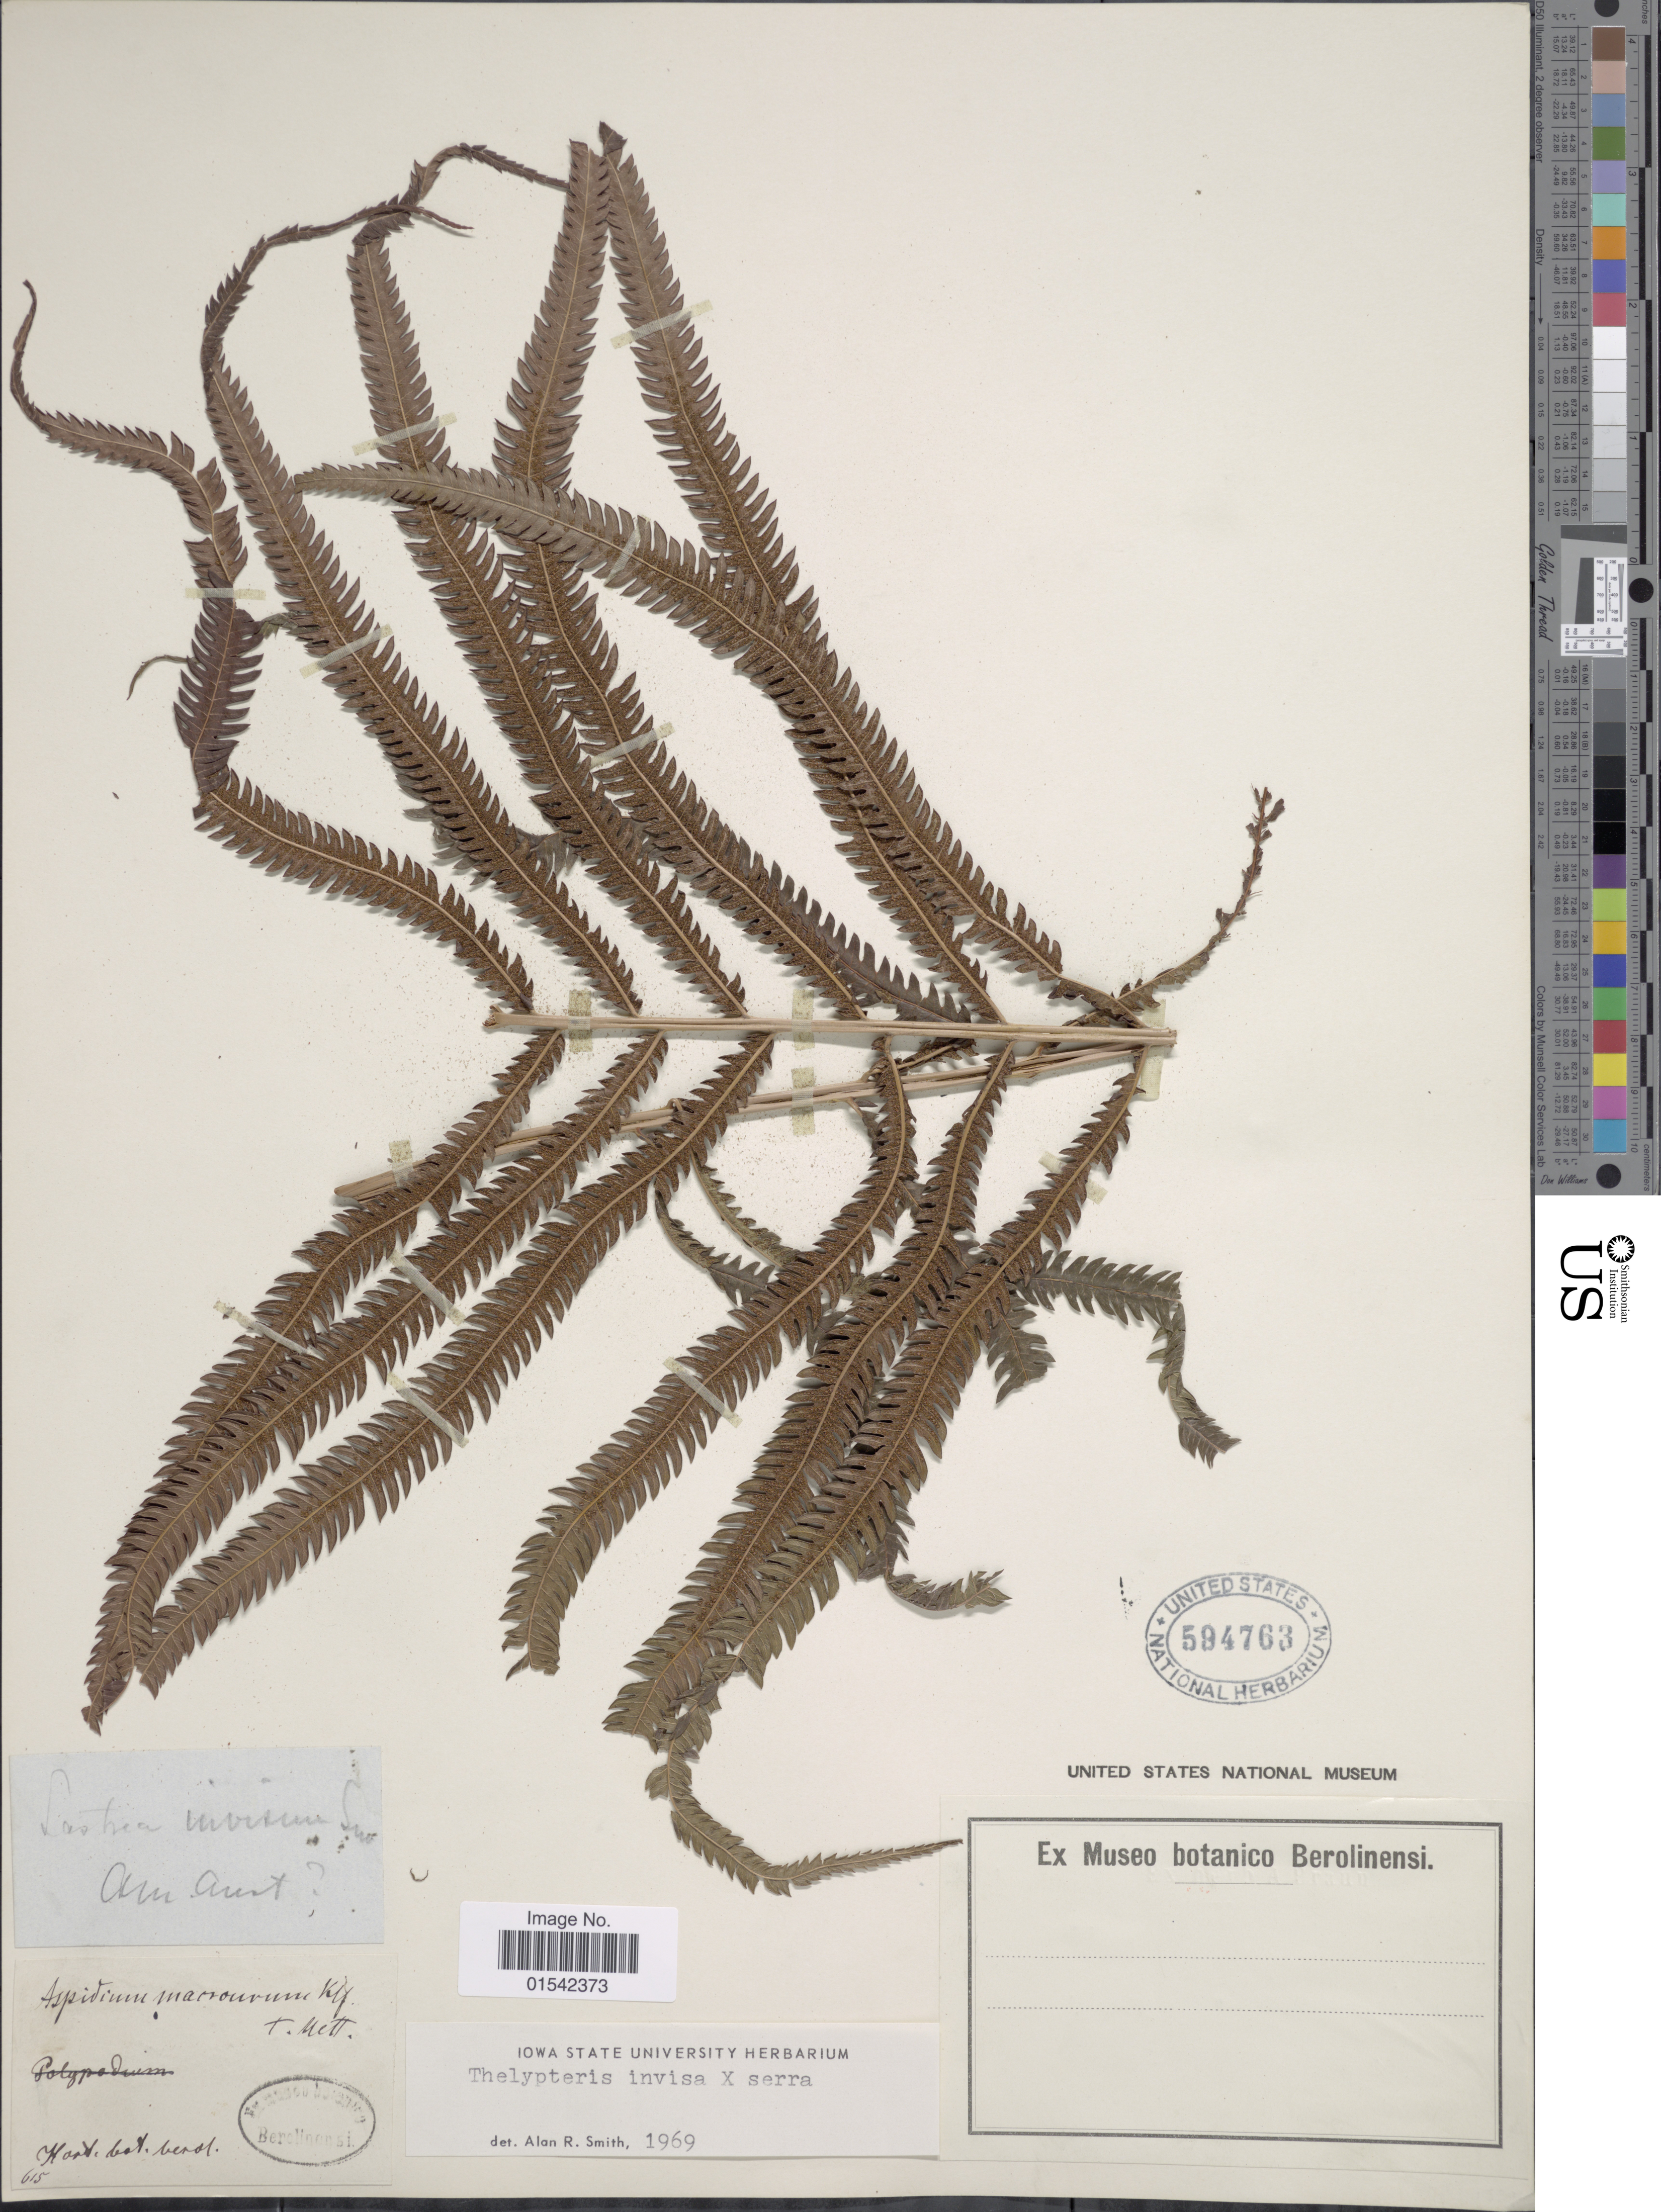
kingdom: Plantae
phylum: Tracheophyta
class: Polypodiopsida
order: Polypodiales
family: Thelypteridaceae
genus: Cyclosorus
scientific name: x C. serra (Sw.) Farw.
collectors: ex Museo Botanico Berolinensi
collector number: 615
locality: Hort. bot. verst [interpreted]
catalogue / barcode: US 594763